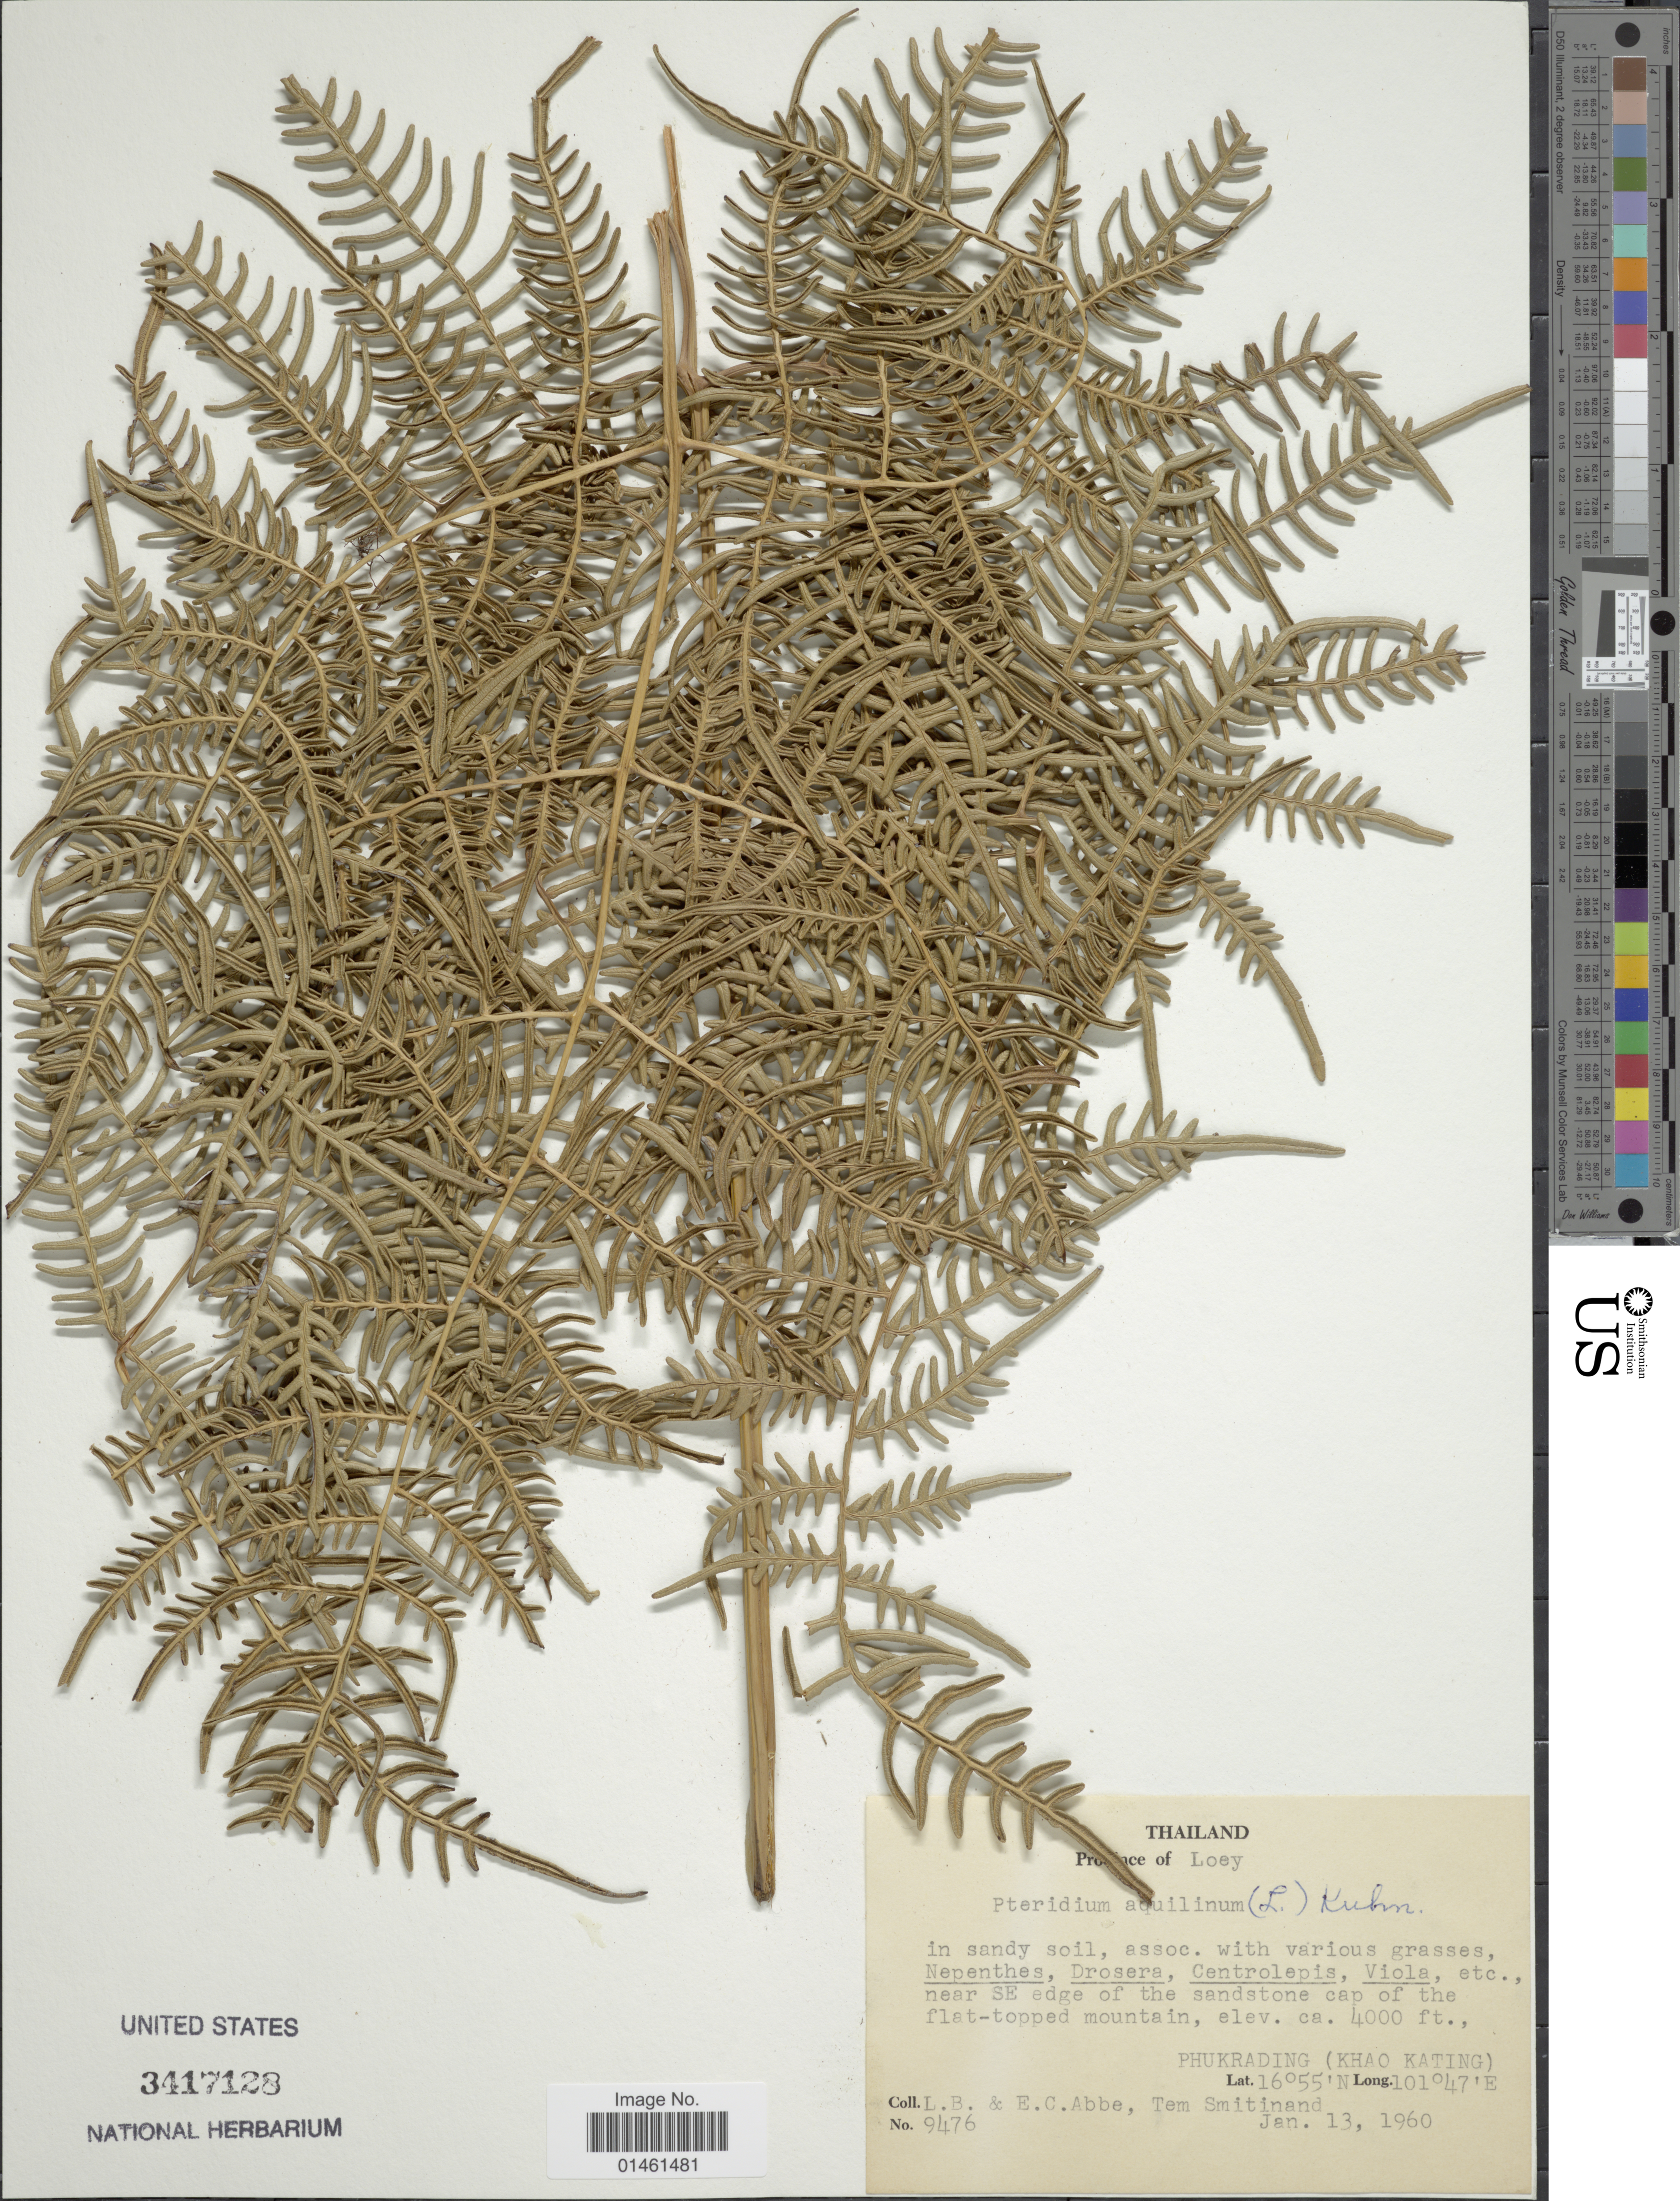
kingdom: Plantae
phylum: Tracheophyta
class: Polypodiopsida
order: Polypodiales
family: Dennstaedtiaceae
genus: Pteridium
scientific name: Pteridium aquilinum var. latiusculum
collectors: L. B. Abbe, E. C. Abbe & T. Smitinand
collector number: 9476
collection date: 1960-01-13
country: Thailand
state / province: Loei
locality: Province of Loey, Phukrading (Khao Kating)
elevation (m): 1219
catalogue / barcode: US 3417128